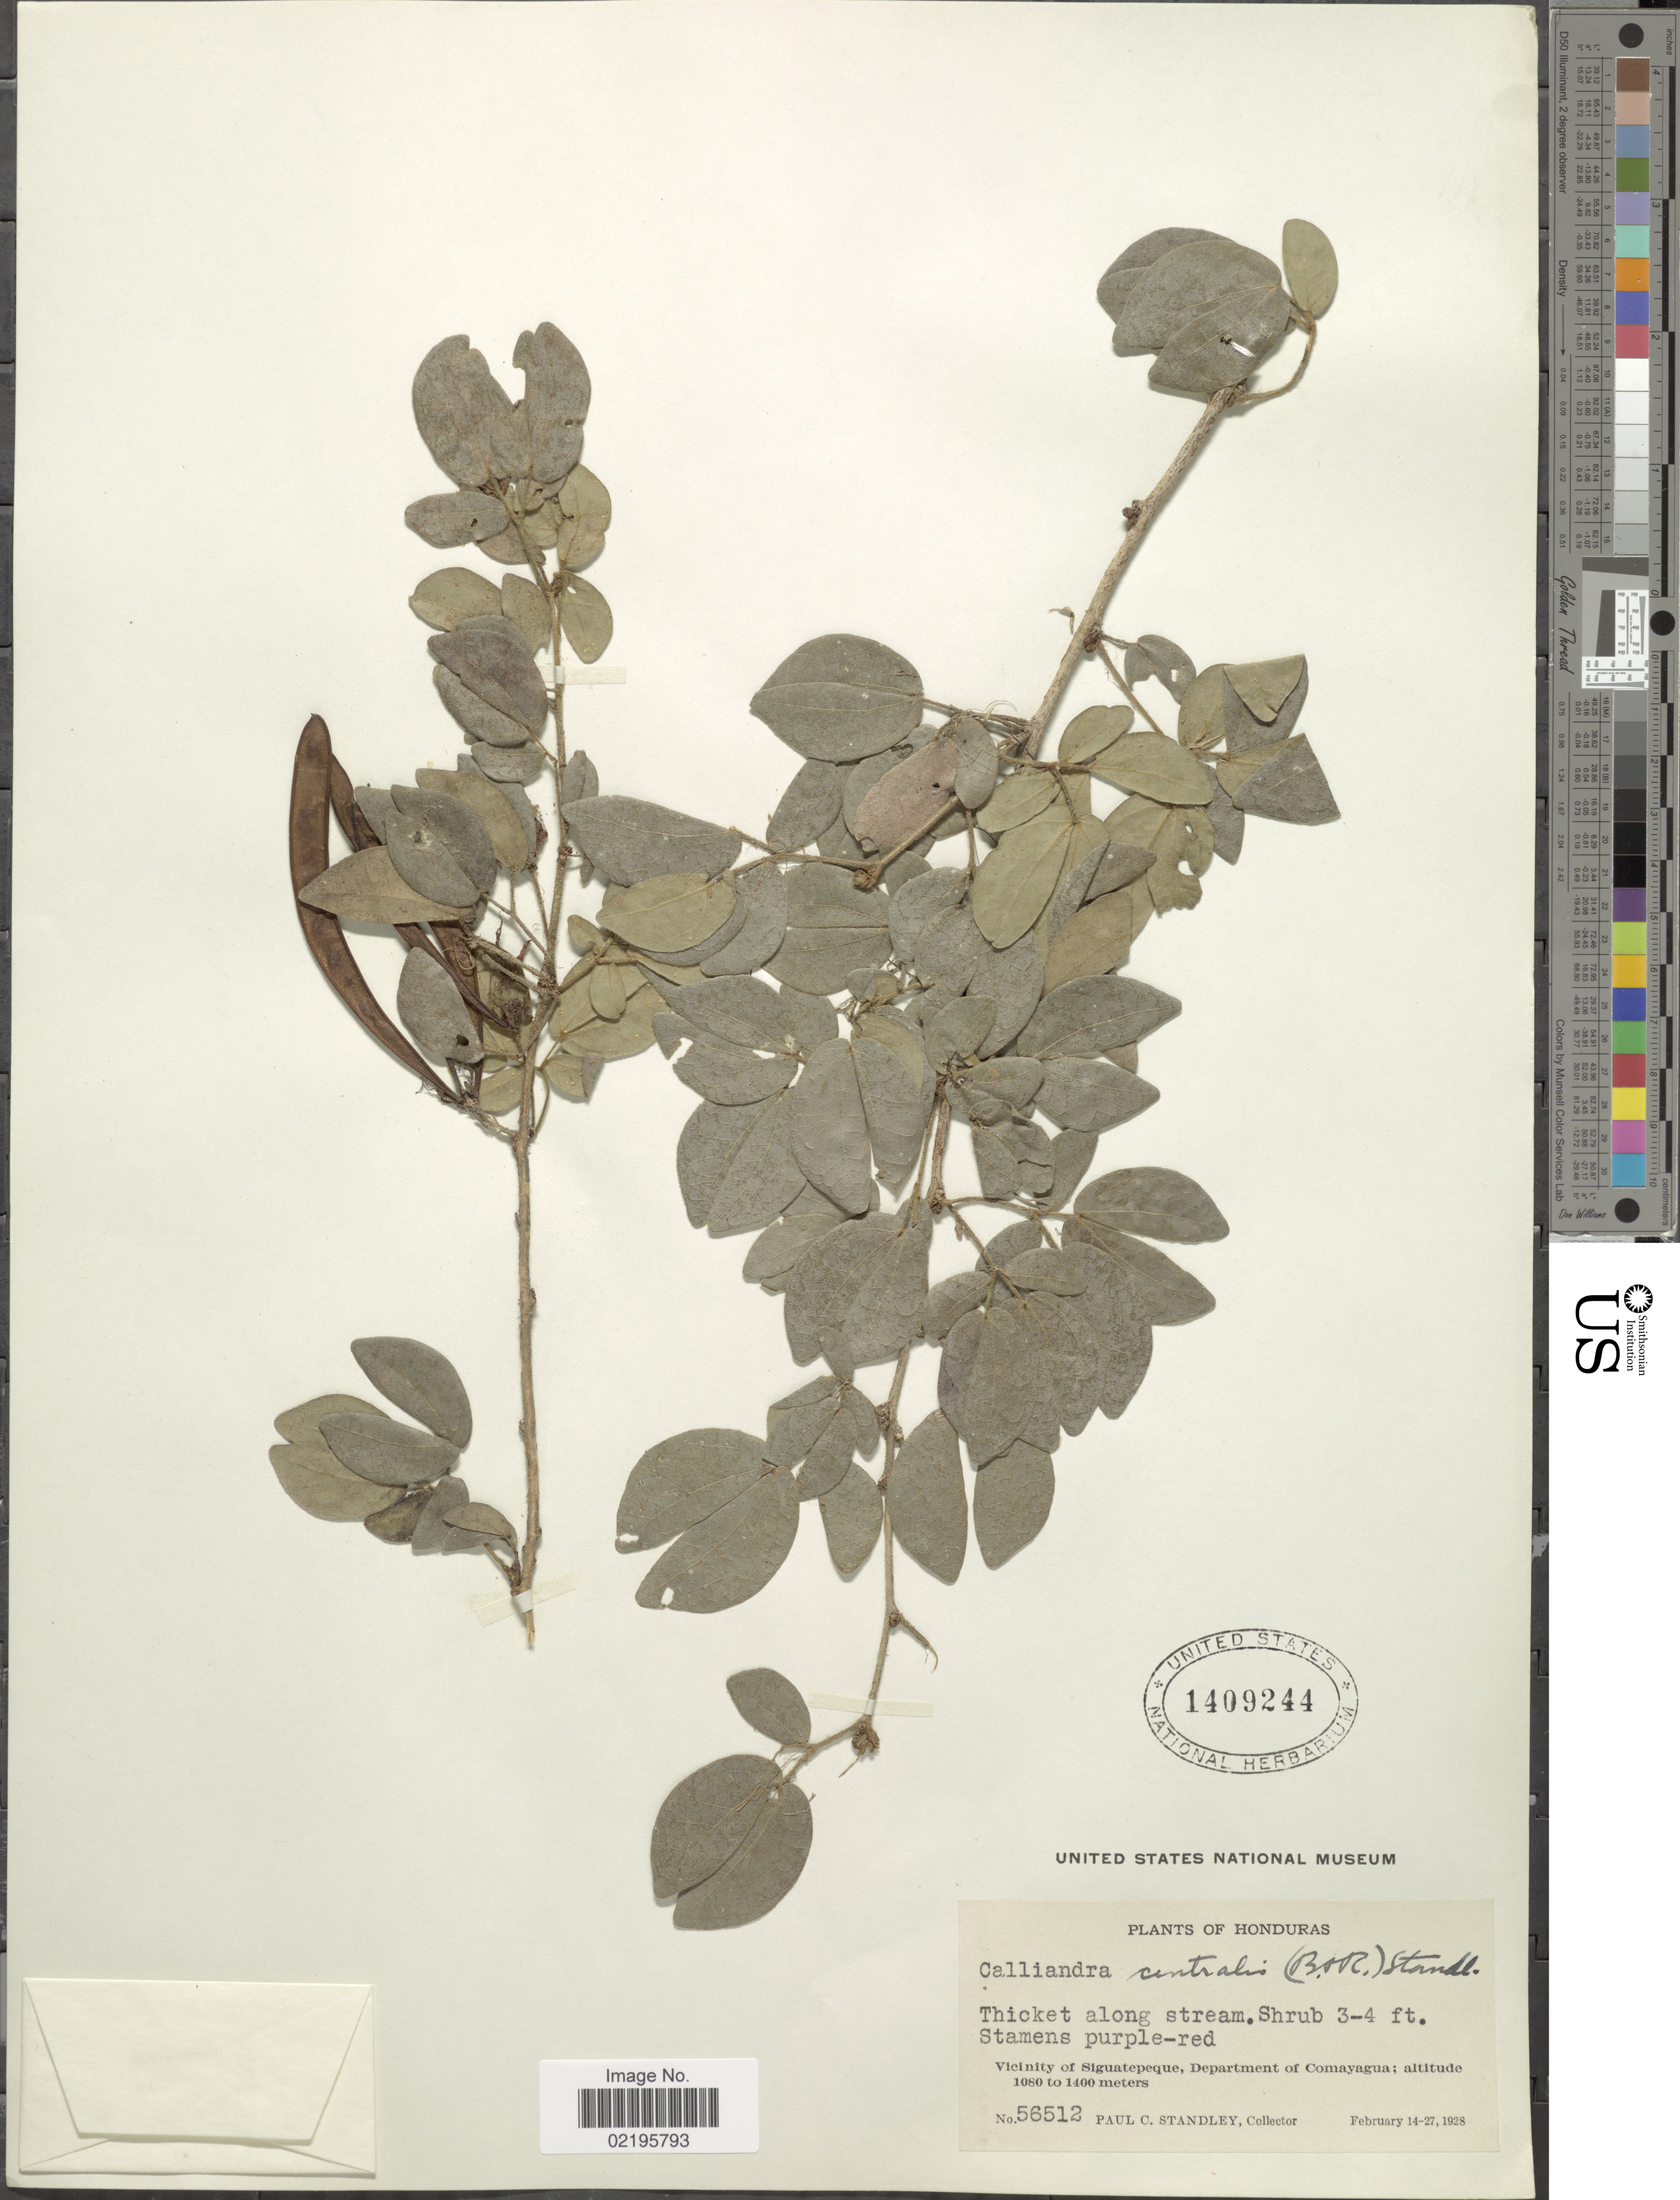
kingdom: Plantae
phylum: Tracheophyta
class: Magnoliopsida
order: Fabales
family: Fabaceae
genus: Calliandra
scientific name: Calliandra centralis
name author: Standl.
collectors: P. C. Standley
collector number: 56512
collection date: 1928-02-14/1928-02-27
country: Honduras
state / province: Comayagua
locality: Vicinity of Siguatepeque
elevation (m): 1080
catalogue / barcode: US 1409244